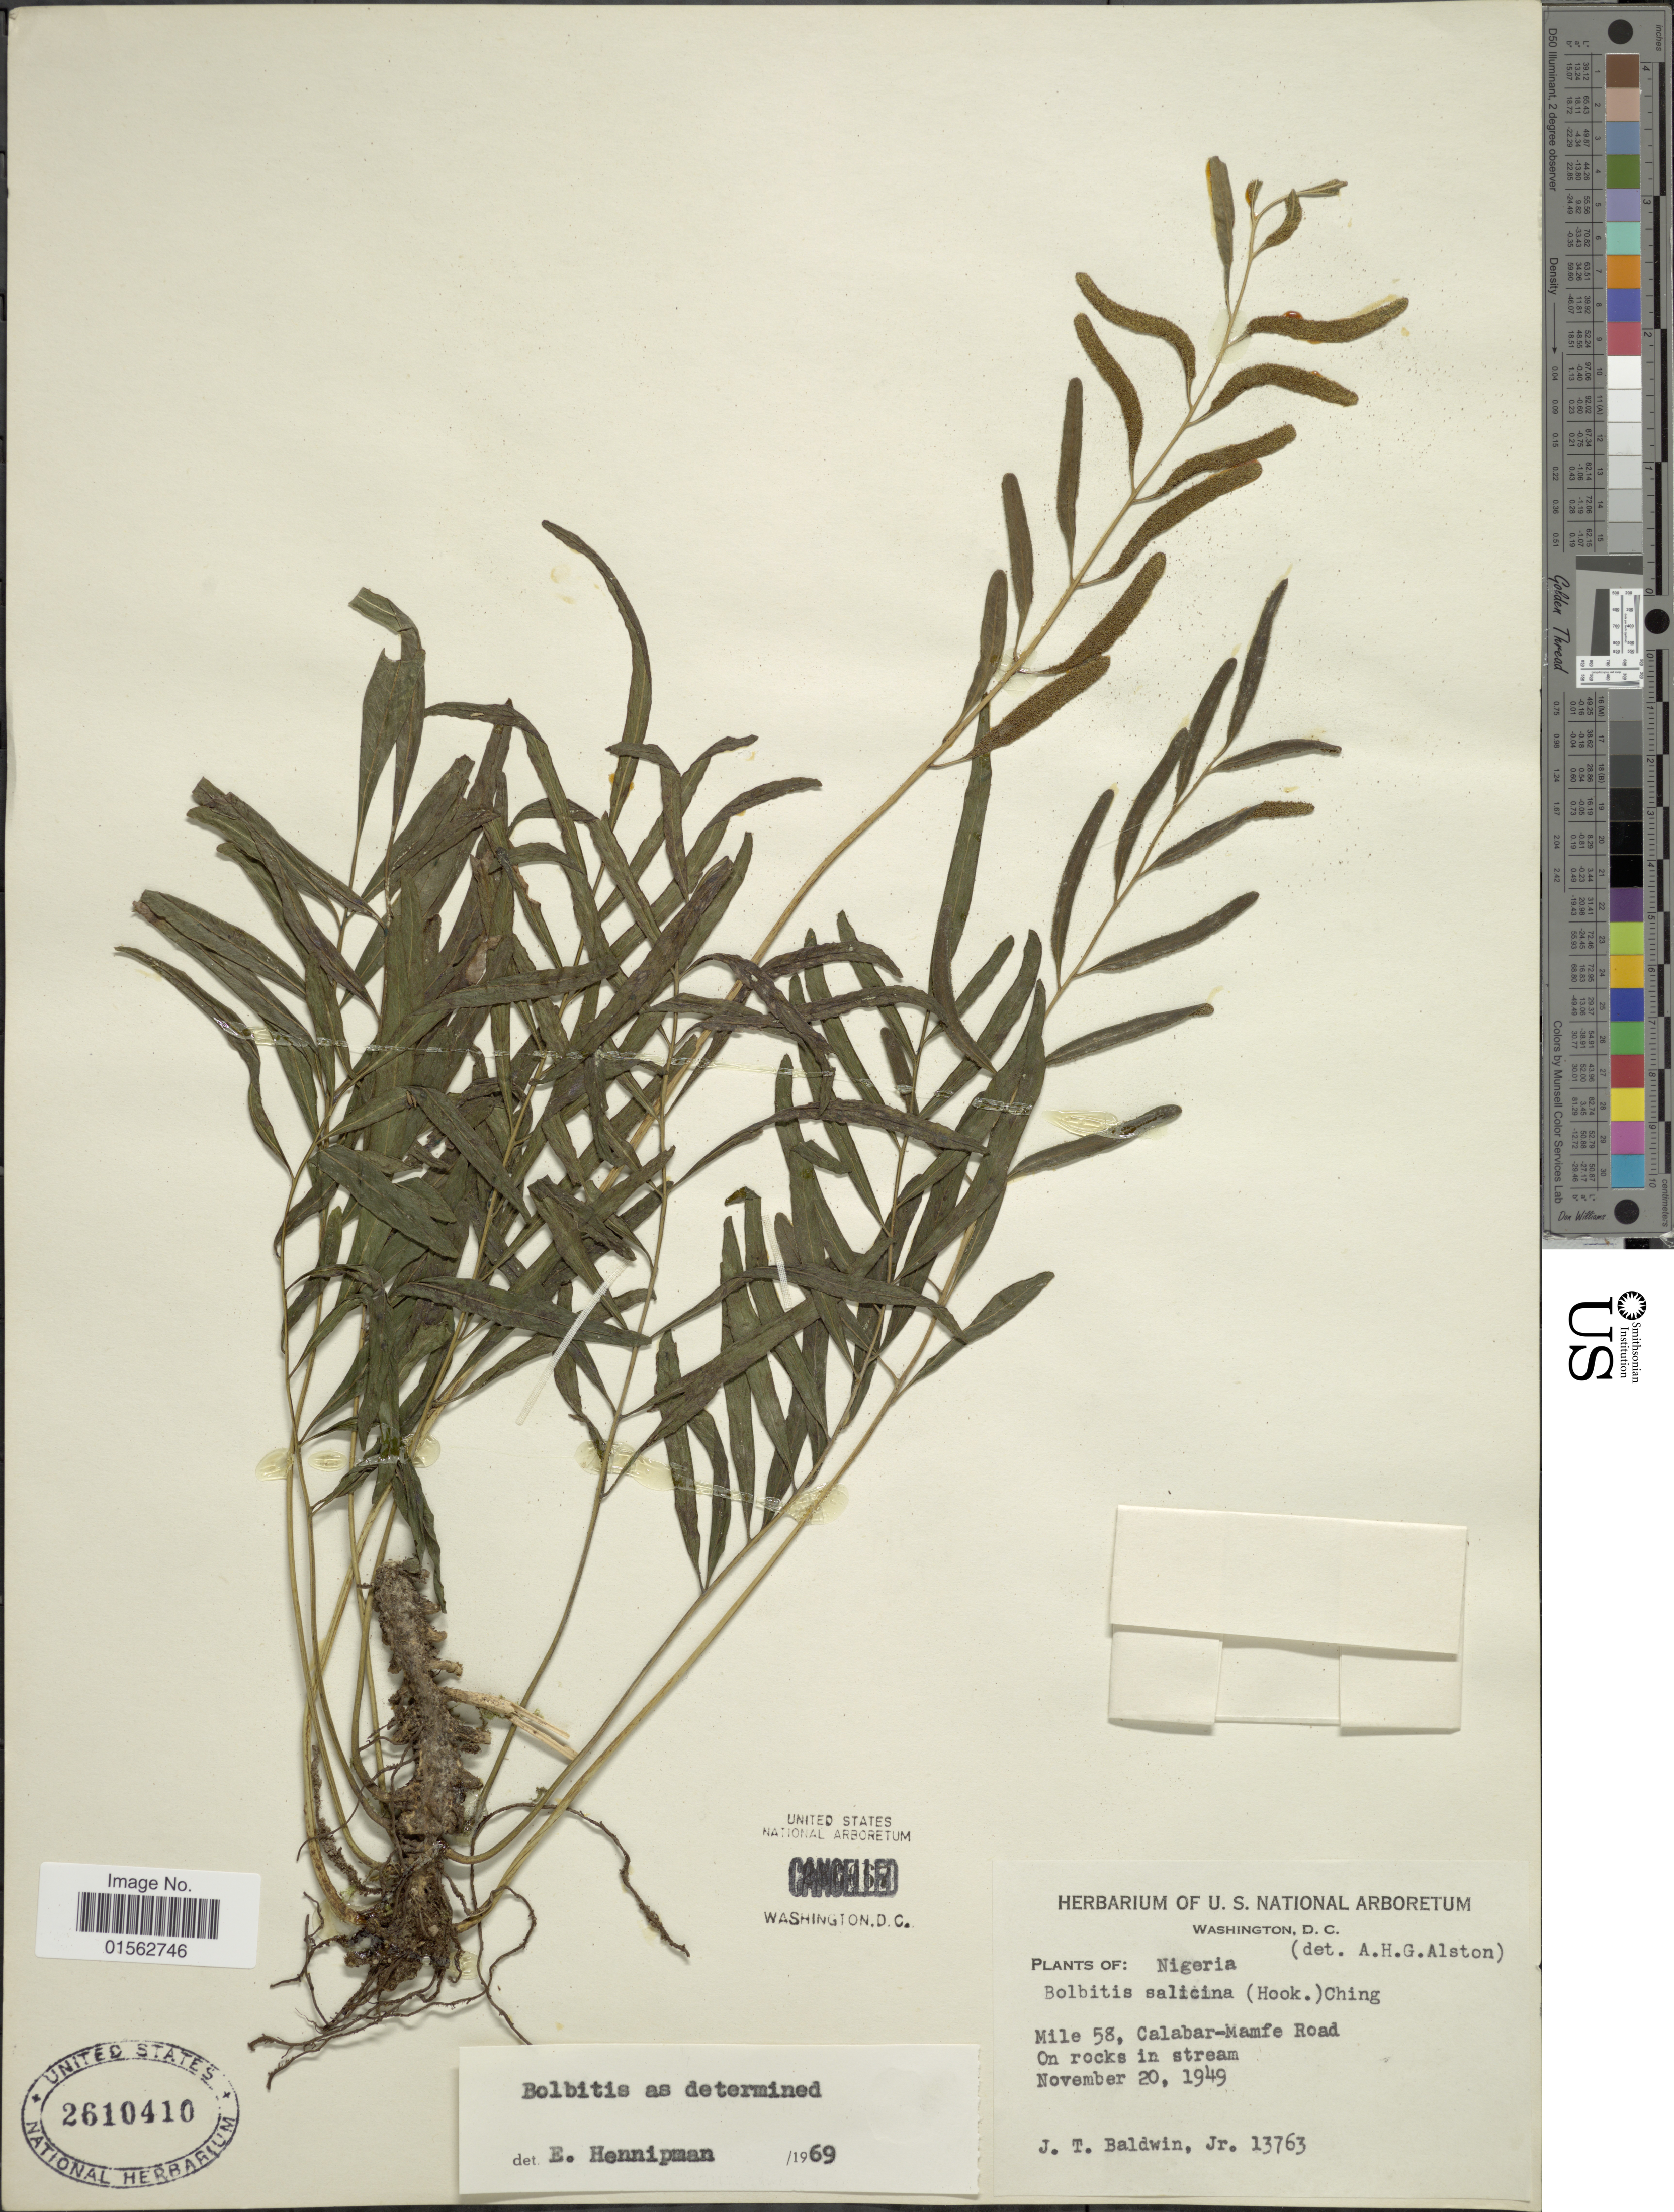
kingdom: Plantae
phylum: Tracheophyta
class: Polypodiopsida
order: Polypodiales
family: Dryopteridaceae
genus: Bolbitis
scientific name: Bolbitis salicina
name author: (Hook.) Ching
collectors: J. T. Baldwin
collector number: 13763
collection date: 1949-11-20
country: Nigeria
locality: Mile 58, Calabar-Mamfe Road, on rocks in stream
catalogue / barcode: US 2610410